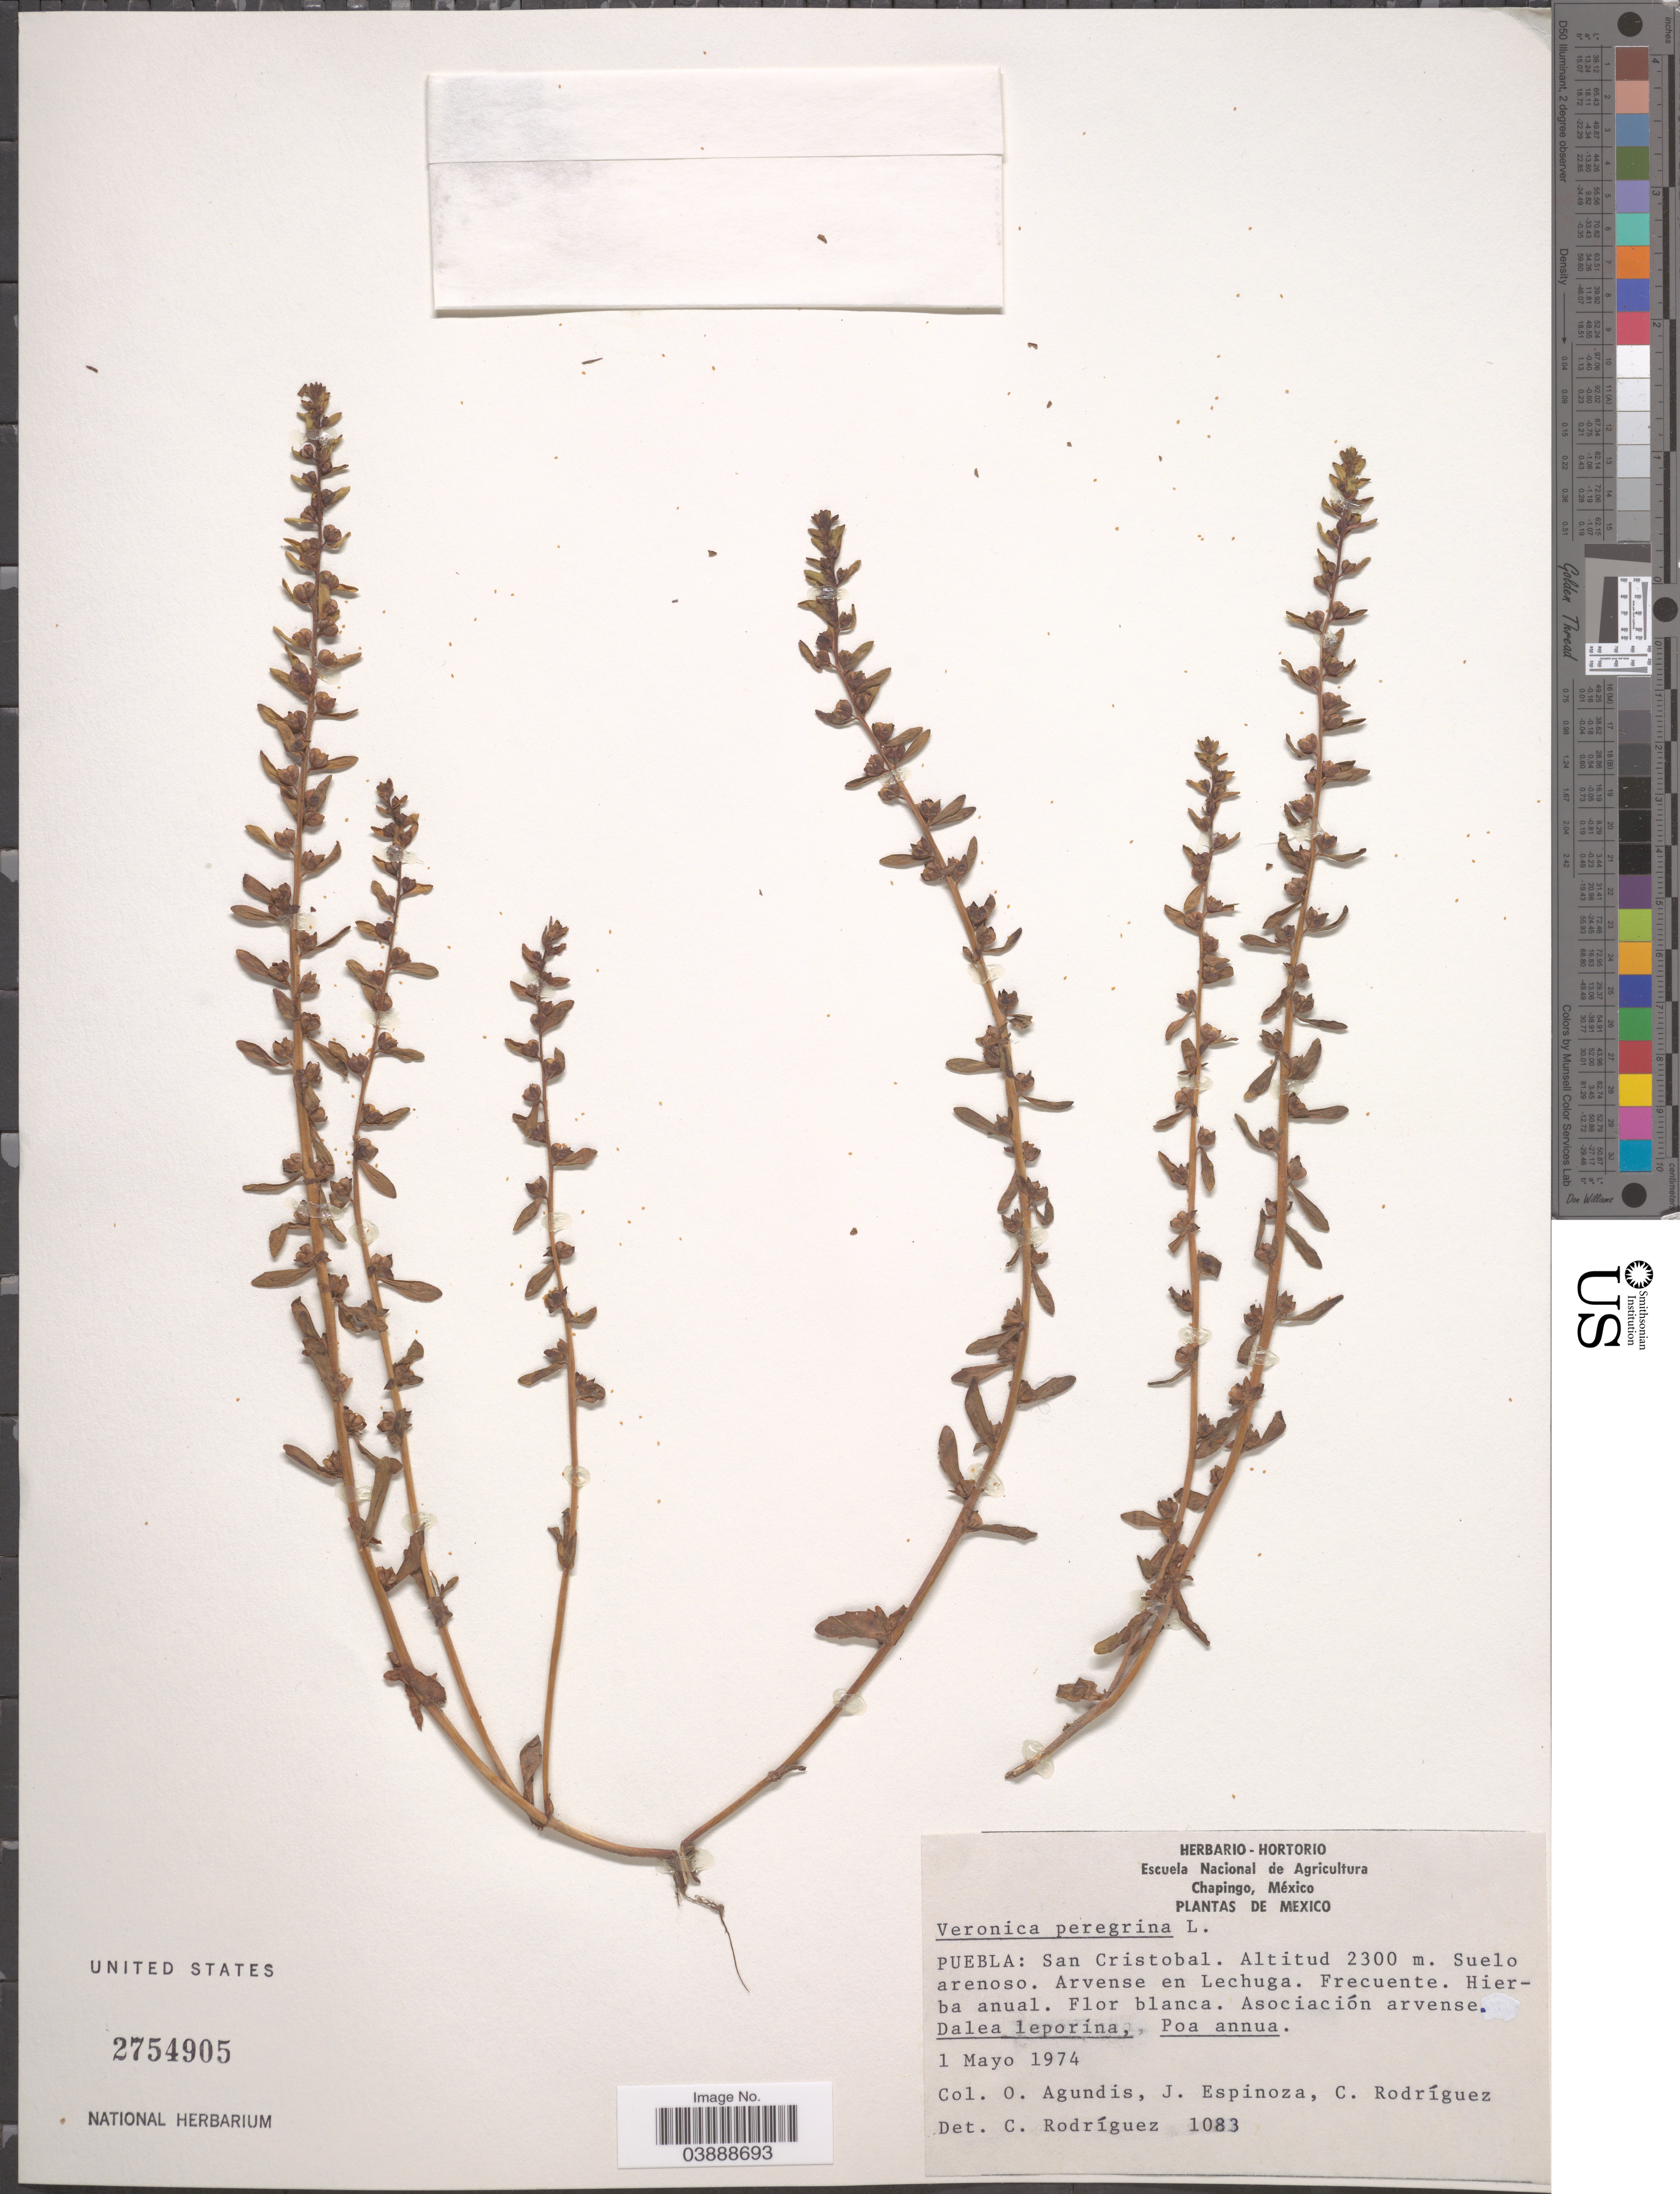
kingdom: Plantae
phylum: Tracheophyta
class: Magnoliopsida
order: Lamiales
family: Plantaginaceae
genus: Veronica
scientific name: Veronica peregrina subsp. xalapensis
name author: (Kunth) Pennell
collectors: O. Agundis, J. Espinoza & C. Rodriguez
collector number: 1083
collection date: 1974-05-01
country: Mexico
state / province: Puebla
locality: San Cristobal.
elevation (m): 2300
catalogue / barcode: US 2754905